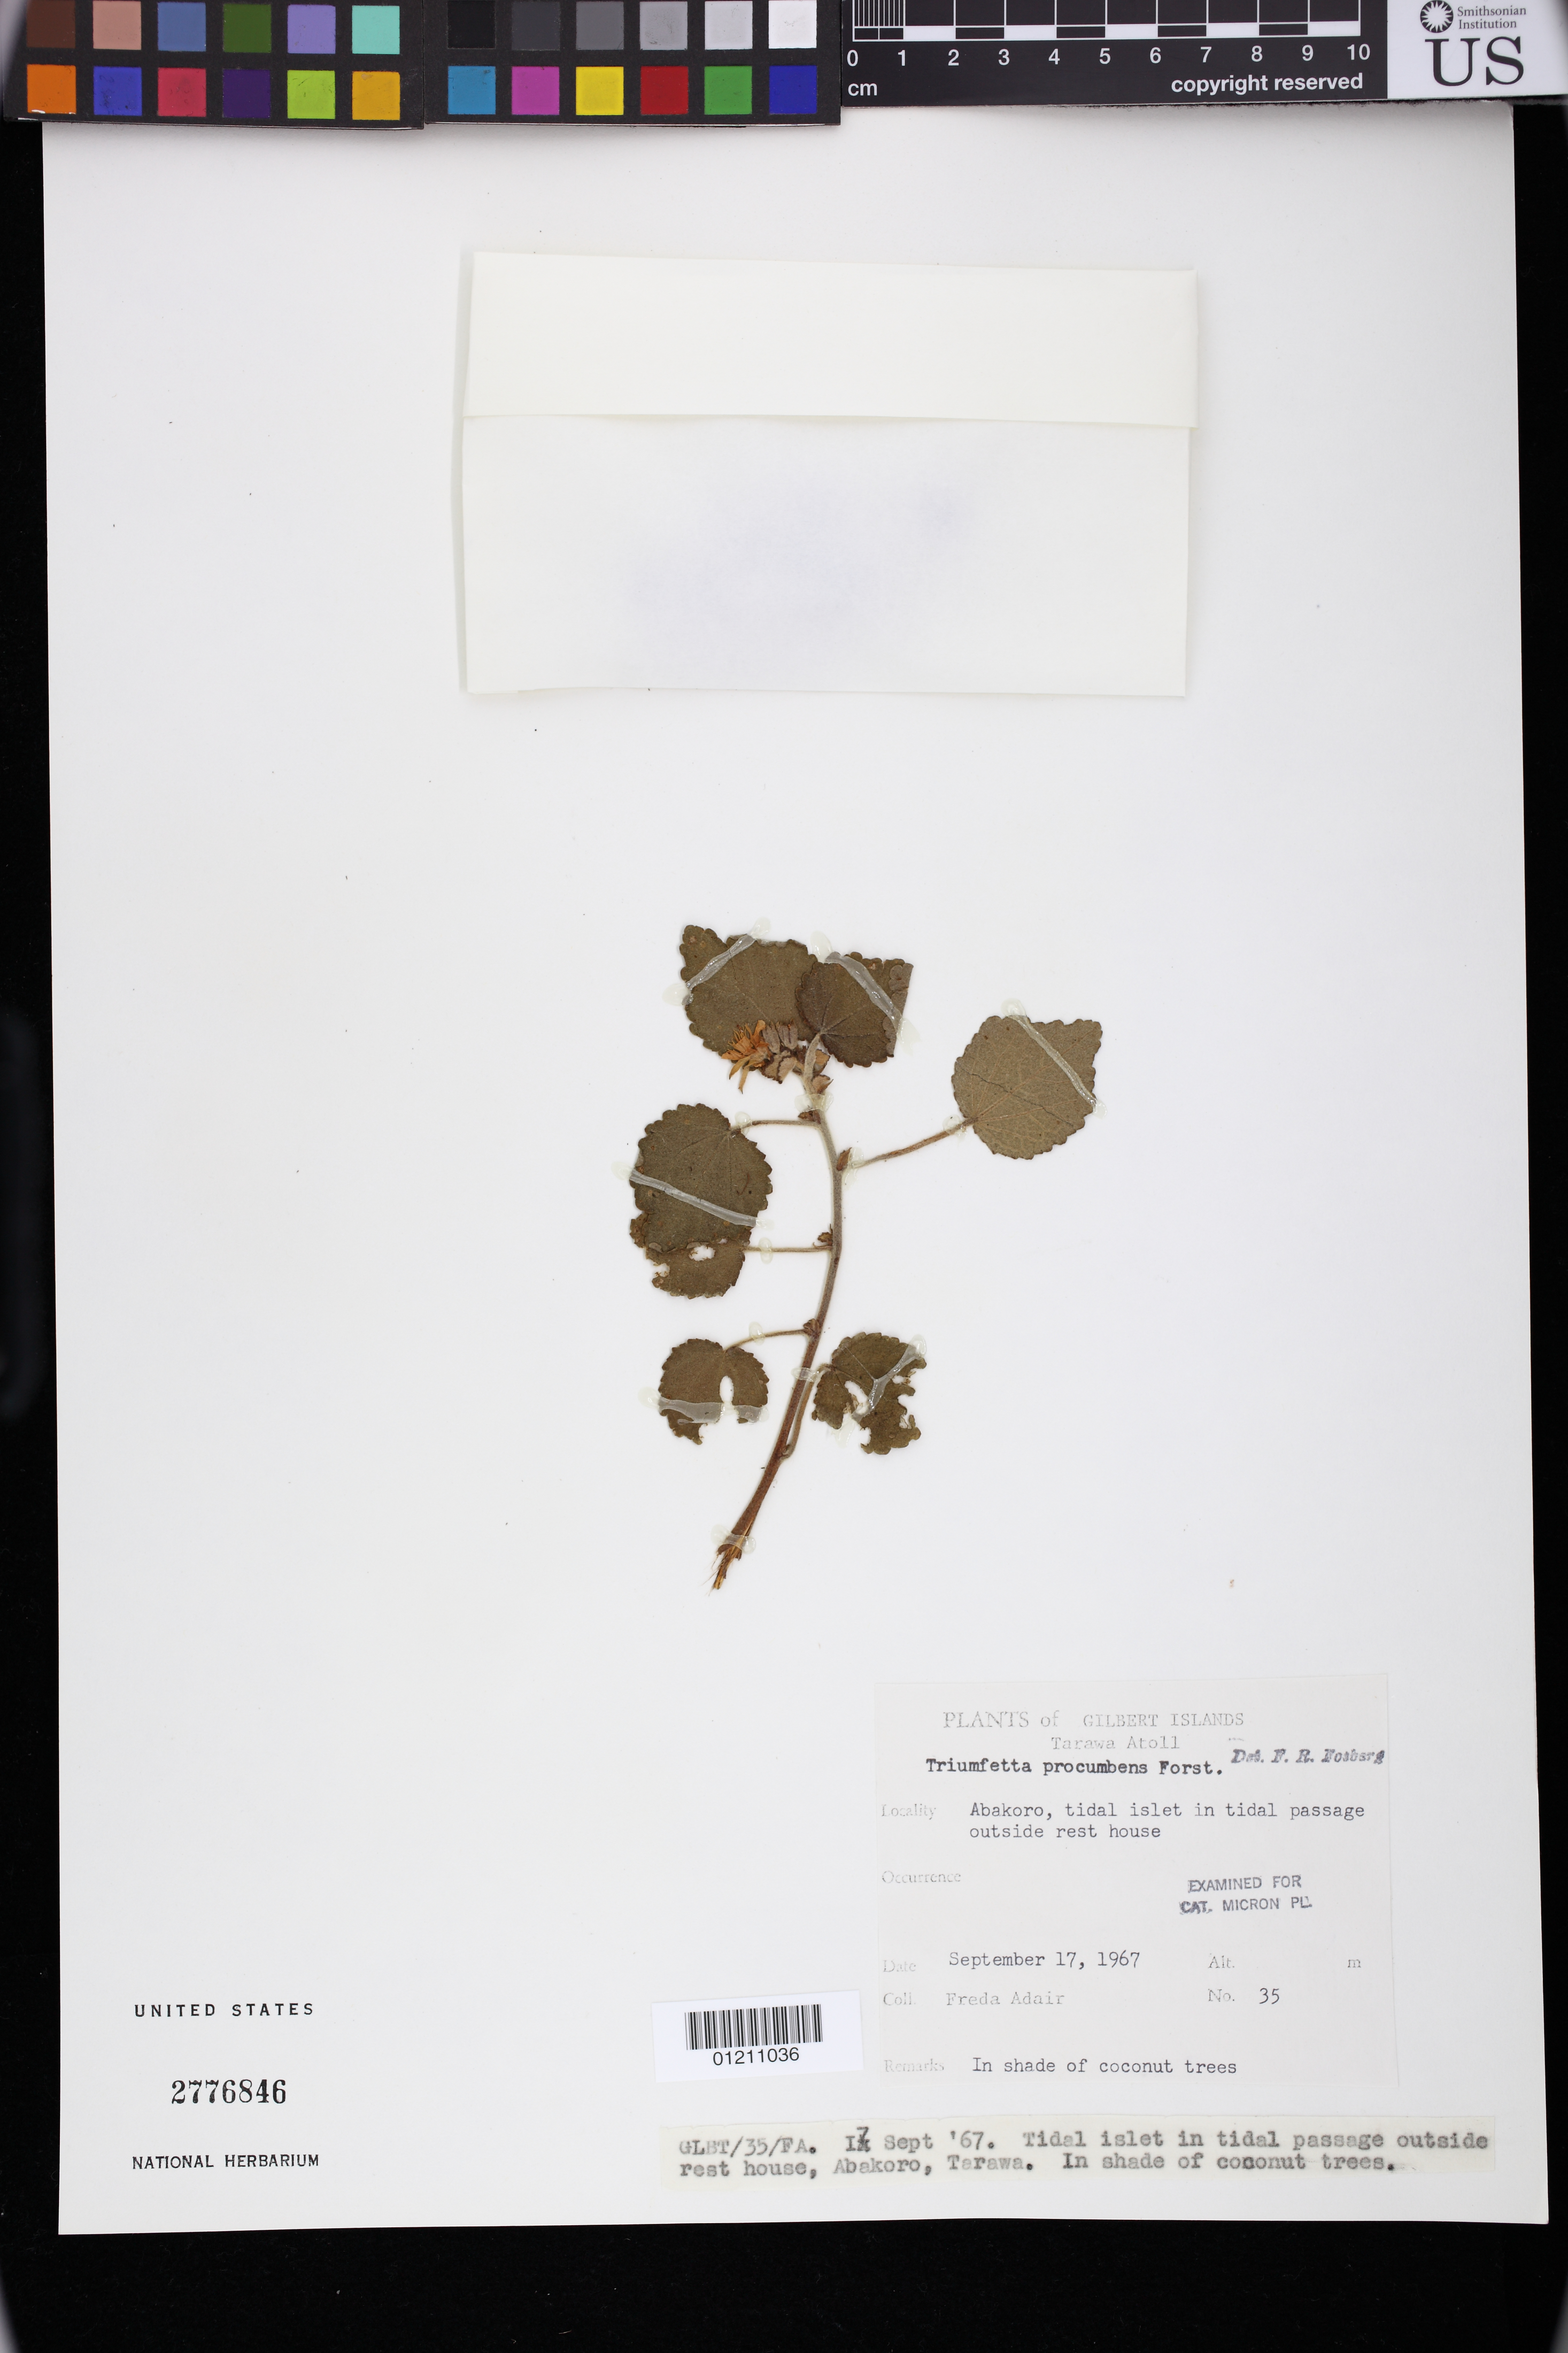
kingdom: Plantae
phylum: Tracheophyta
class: Magnoliopsida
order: Malvales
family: Malvaceae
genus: Triumfetta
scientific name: Triumfetta procumbens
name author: G. Forst.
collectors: F. Adair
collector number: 35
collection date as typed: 17 Sep 1967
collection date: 1967-09-17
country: Kiribati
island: Tarawa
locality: Gilbert Islands: Tarawa Atoll. Abakoro, tidal islet in tidal passage outside rest house.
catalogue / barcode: US 2776846